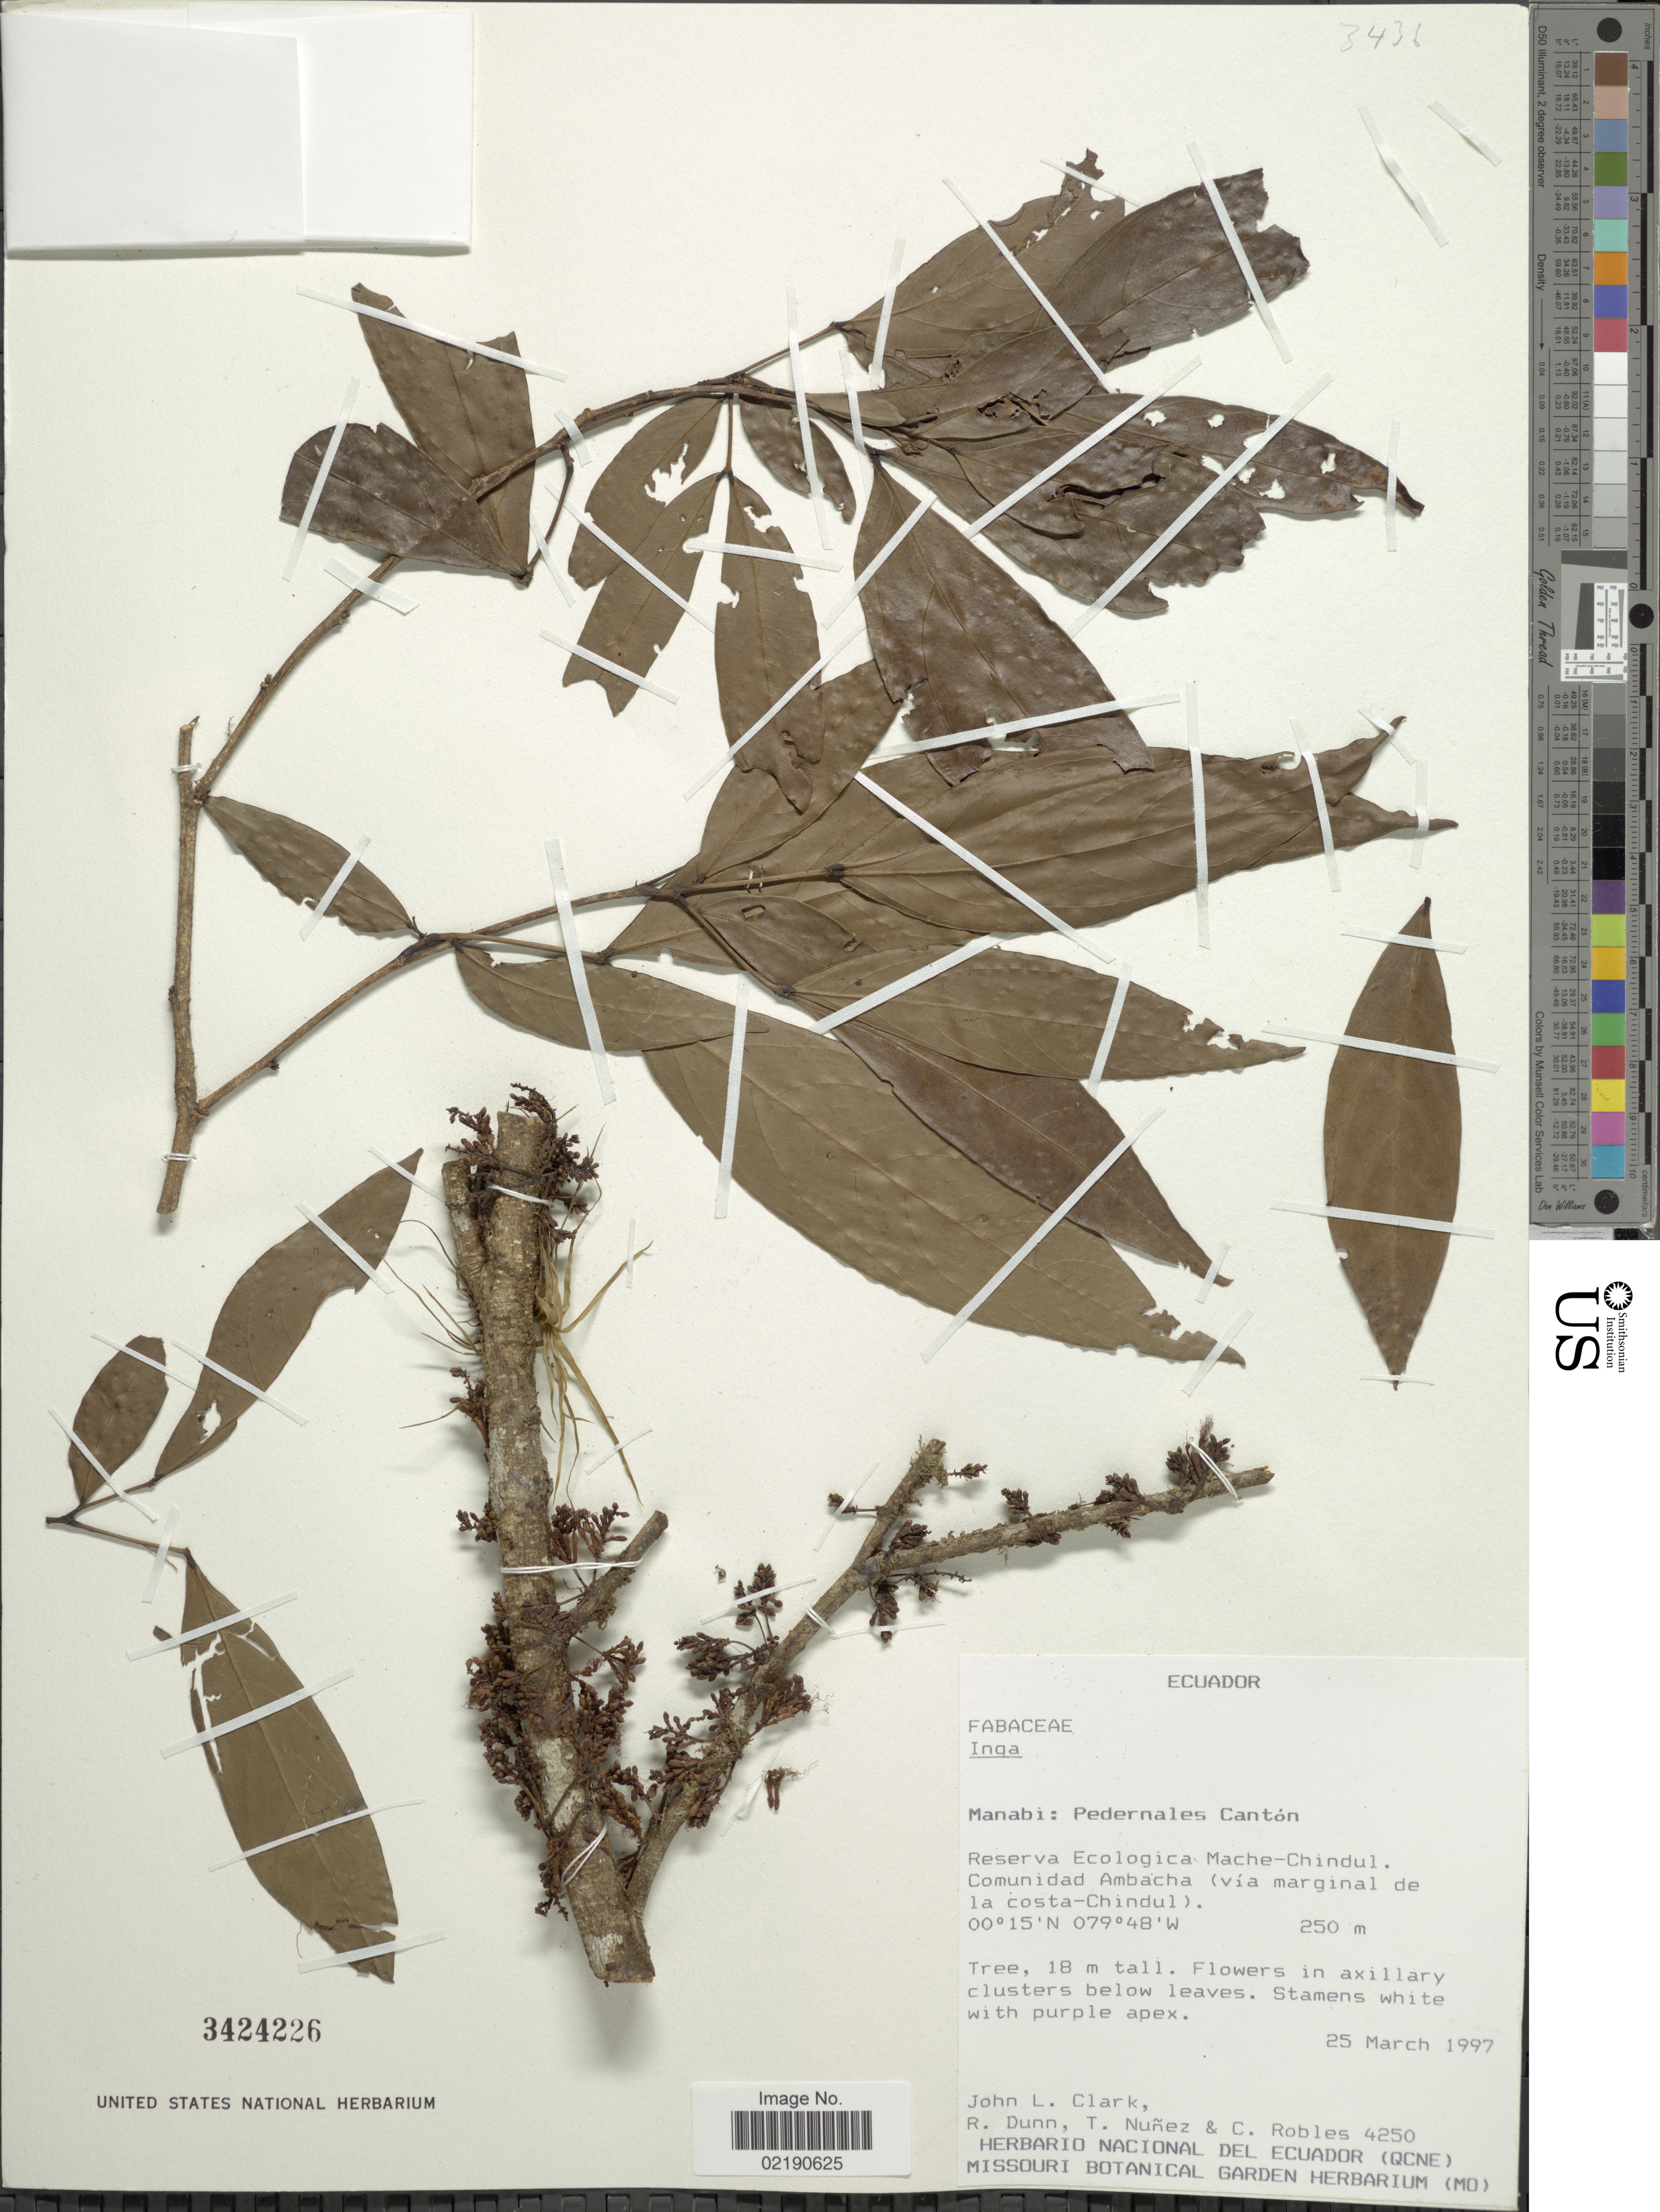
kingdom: Plantae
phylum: Tracheophyta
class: Magnoliopsida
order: Fabales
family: Fabaceae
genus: Inga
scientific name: Inga sp.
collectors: J. L. Clark, R. Dunn, T. Núñez & C. Robles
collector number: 4250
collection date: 1997-03-25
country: Ecuador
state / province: Manabí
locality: Pedernales Canton, Reserva Ecologica Mache-Chindul, Comunidad Ambacha (via marginal de la Costa-Chindul)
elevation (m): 250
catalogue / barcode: US 3424226